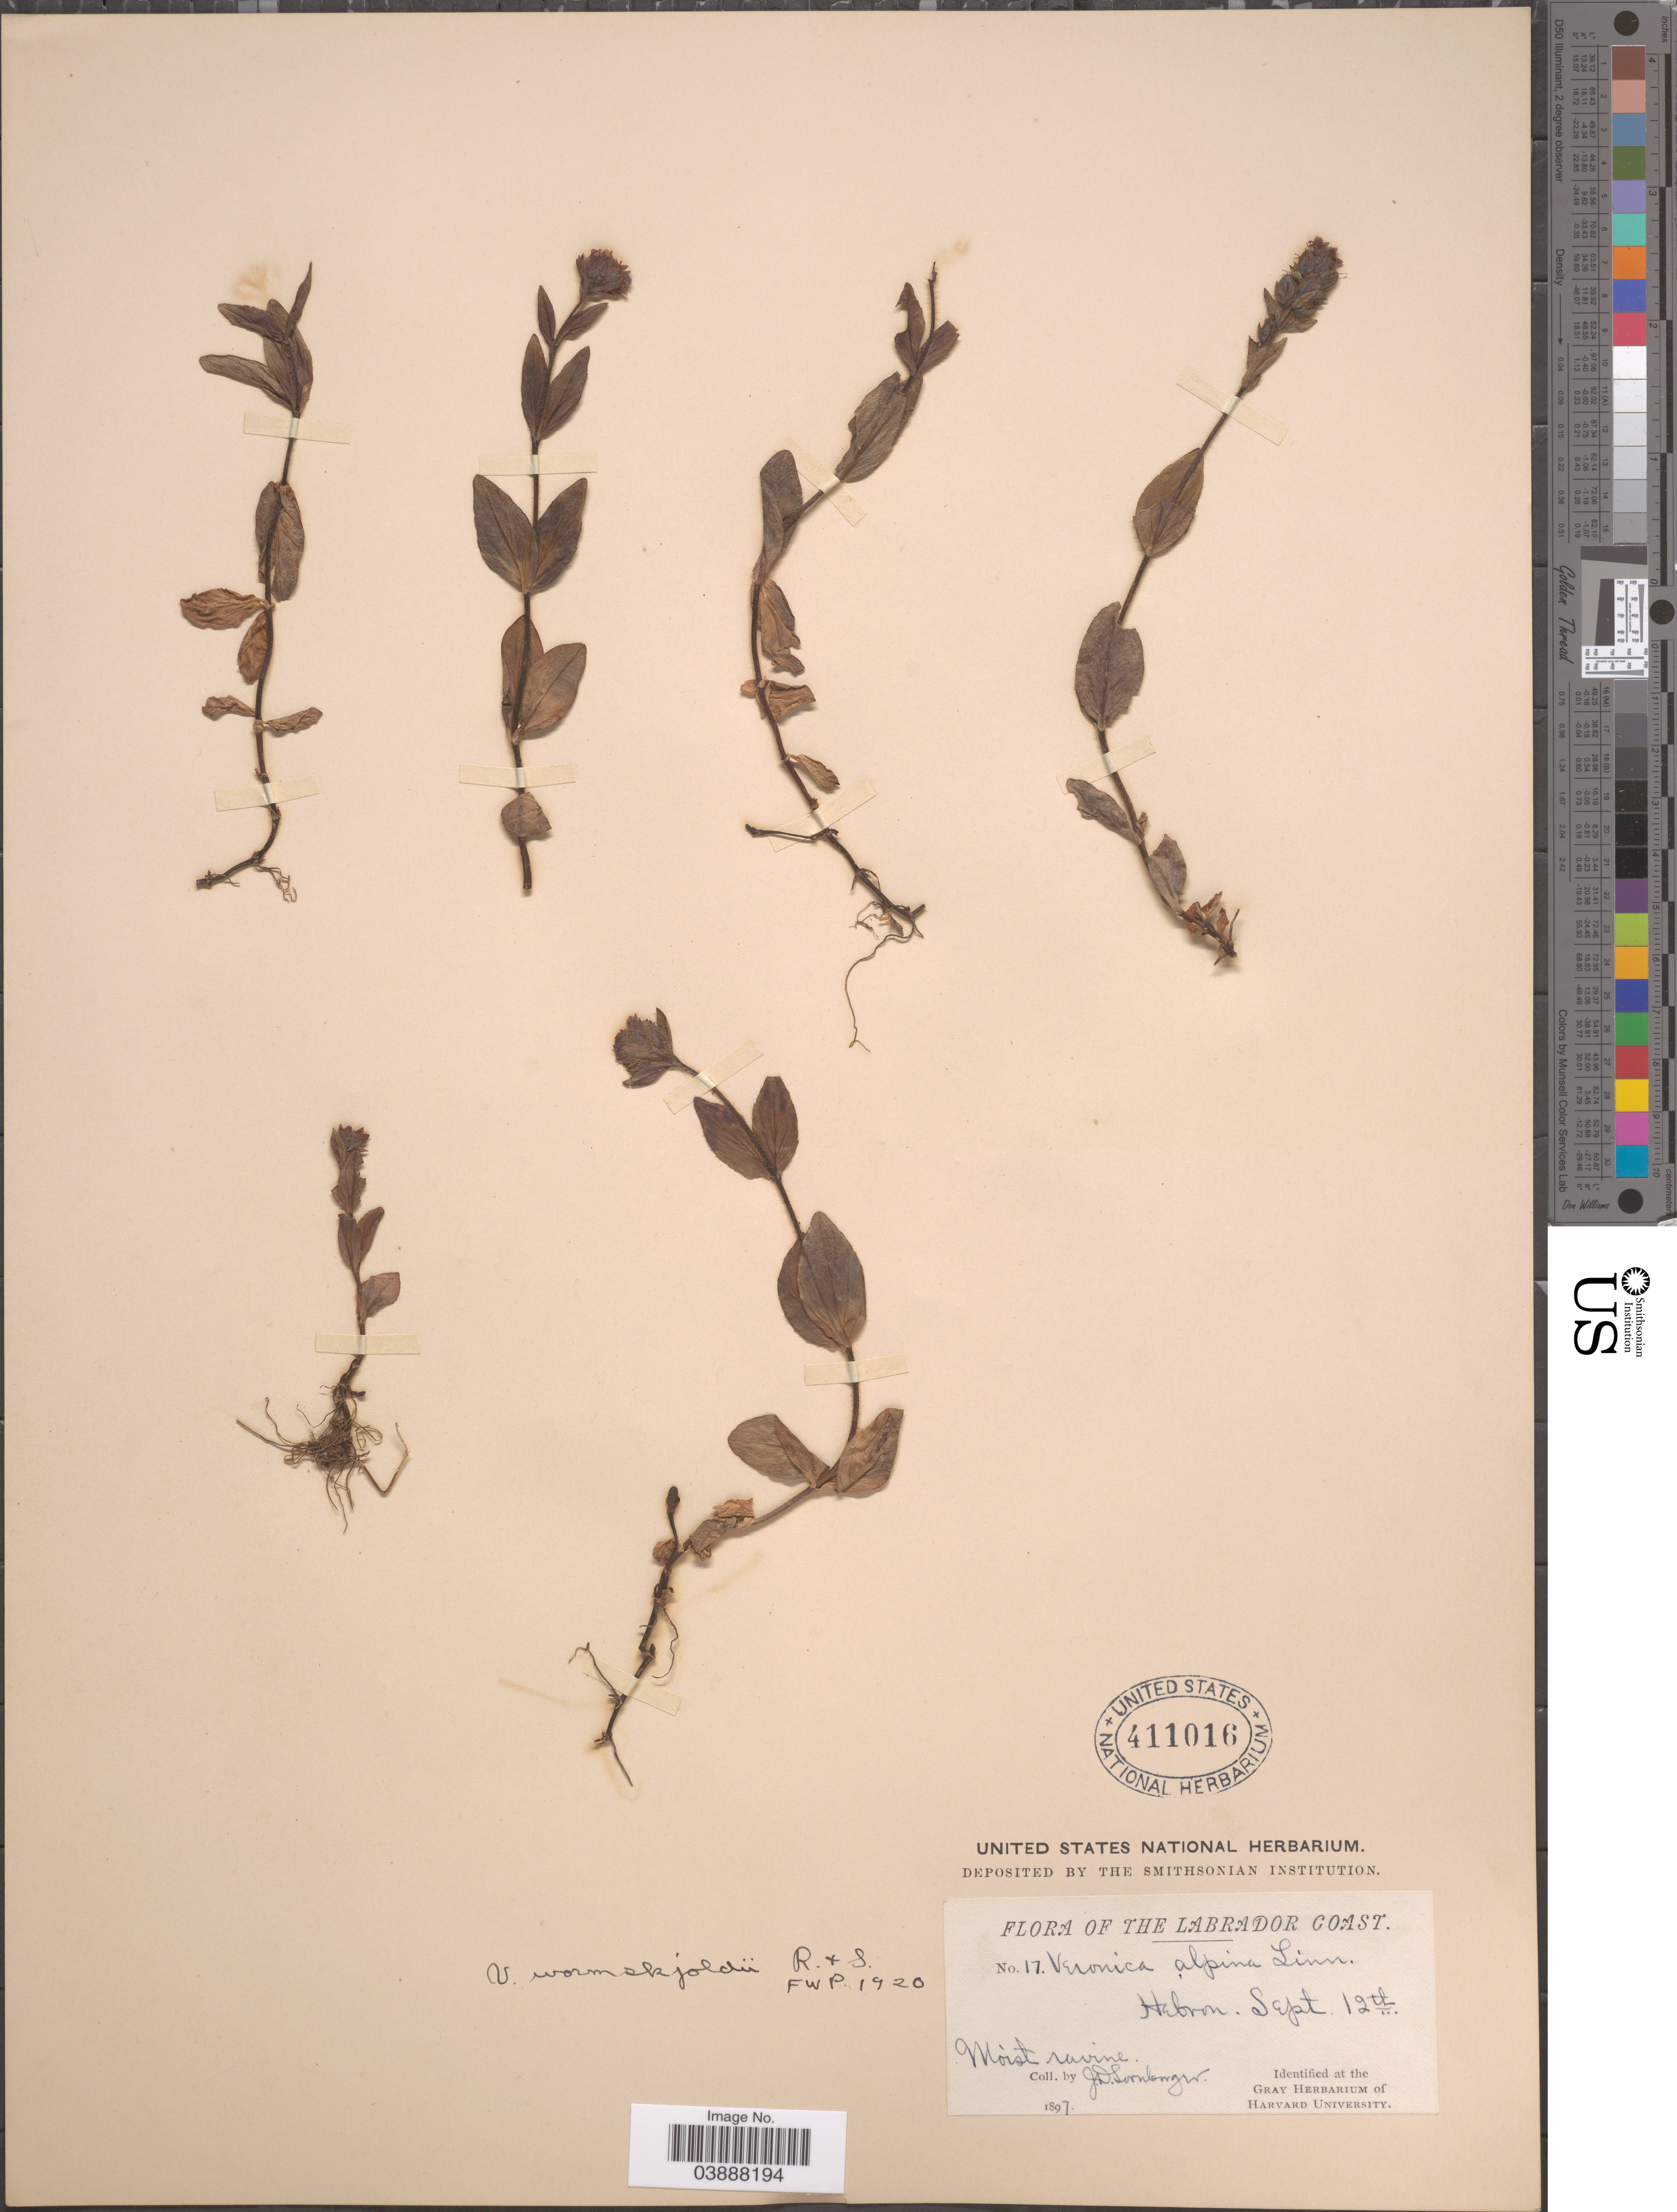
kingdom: Plantae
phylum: Tracheophyta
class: Magnoliopsida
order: Lamiales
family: Plantaginaceae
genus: Veronica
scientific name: Veronica wormskjoldii subsp. wormskjoldii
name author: Roem. & Schult.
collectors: J. Sornborger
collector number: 17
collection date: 1897-09-12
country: Canada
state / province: Newfoundland and Labrador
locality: Labrador Coast. Hebron.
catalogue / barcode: US 411016